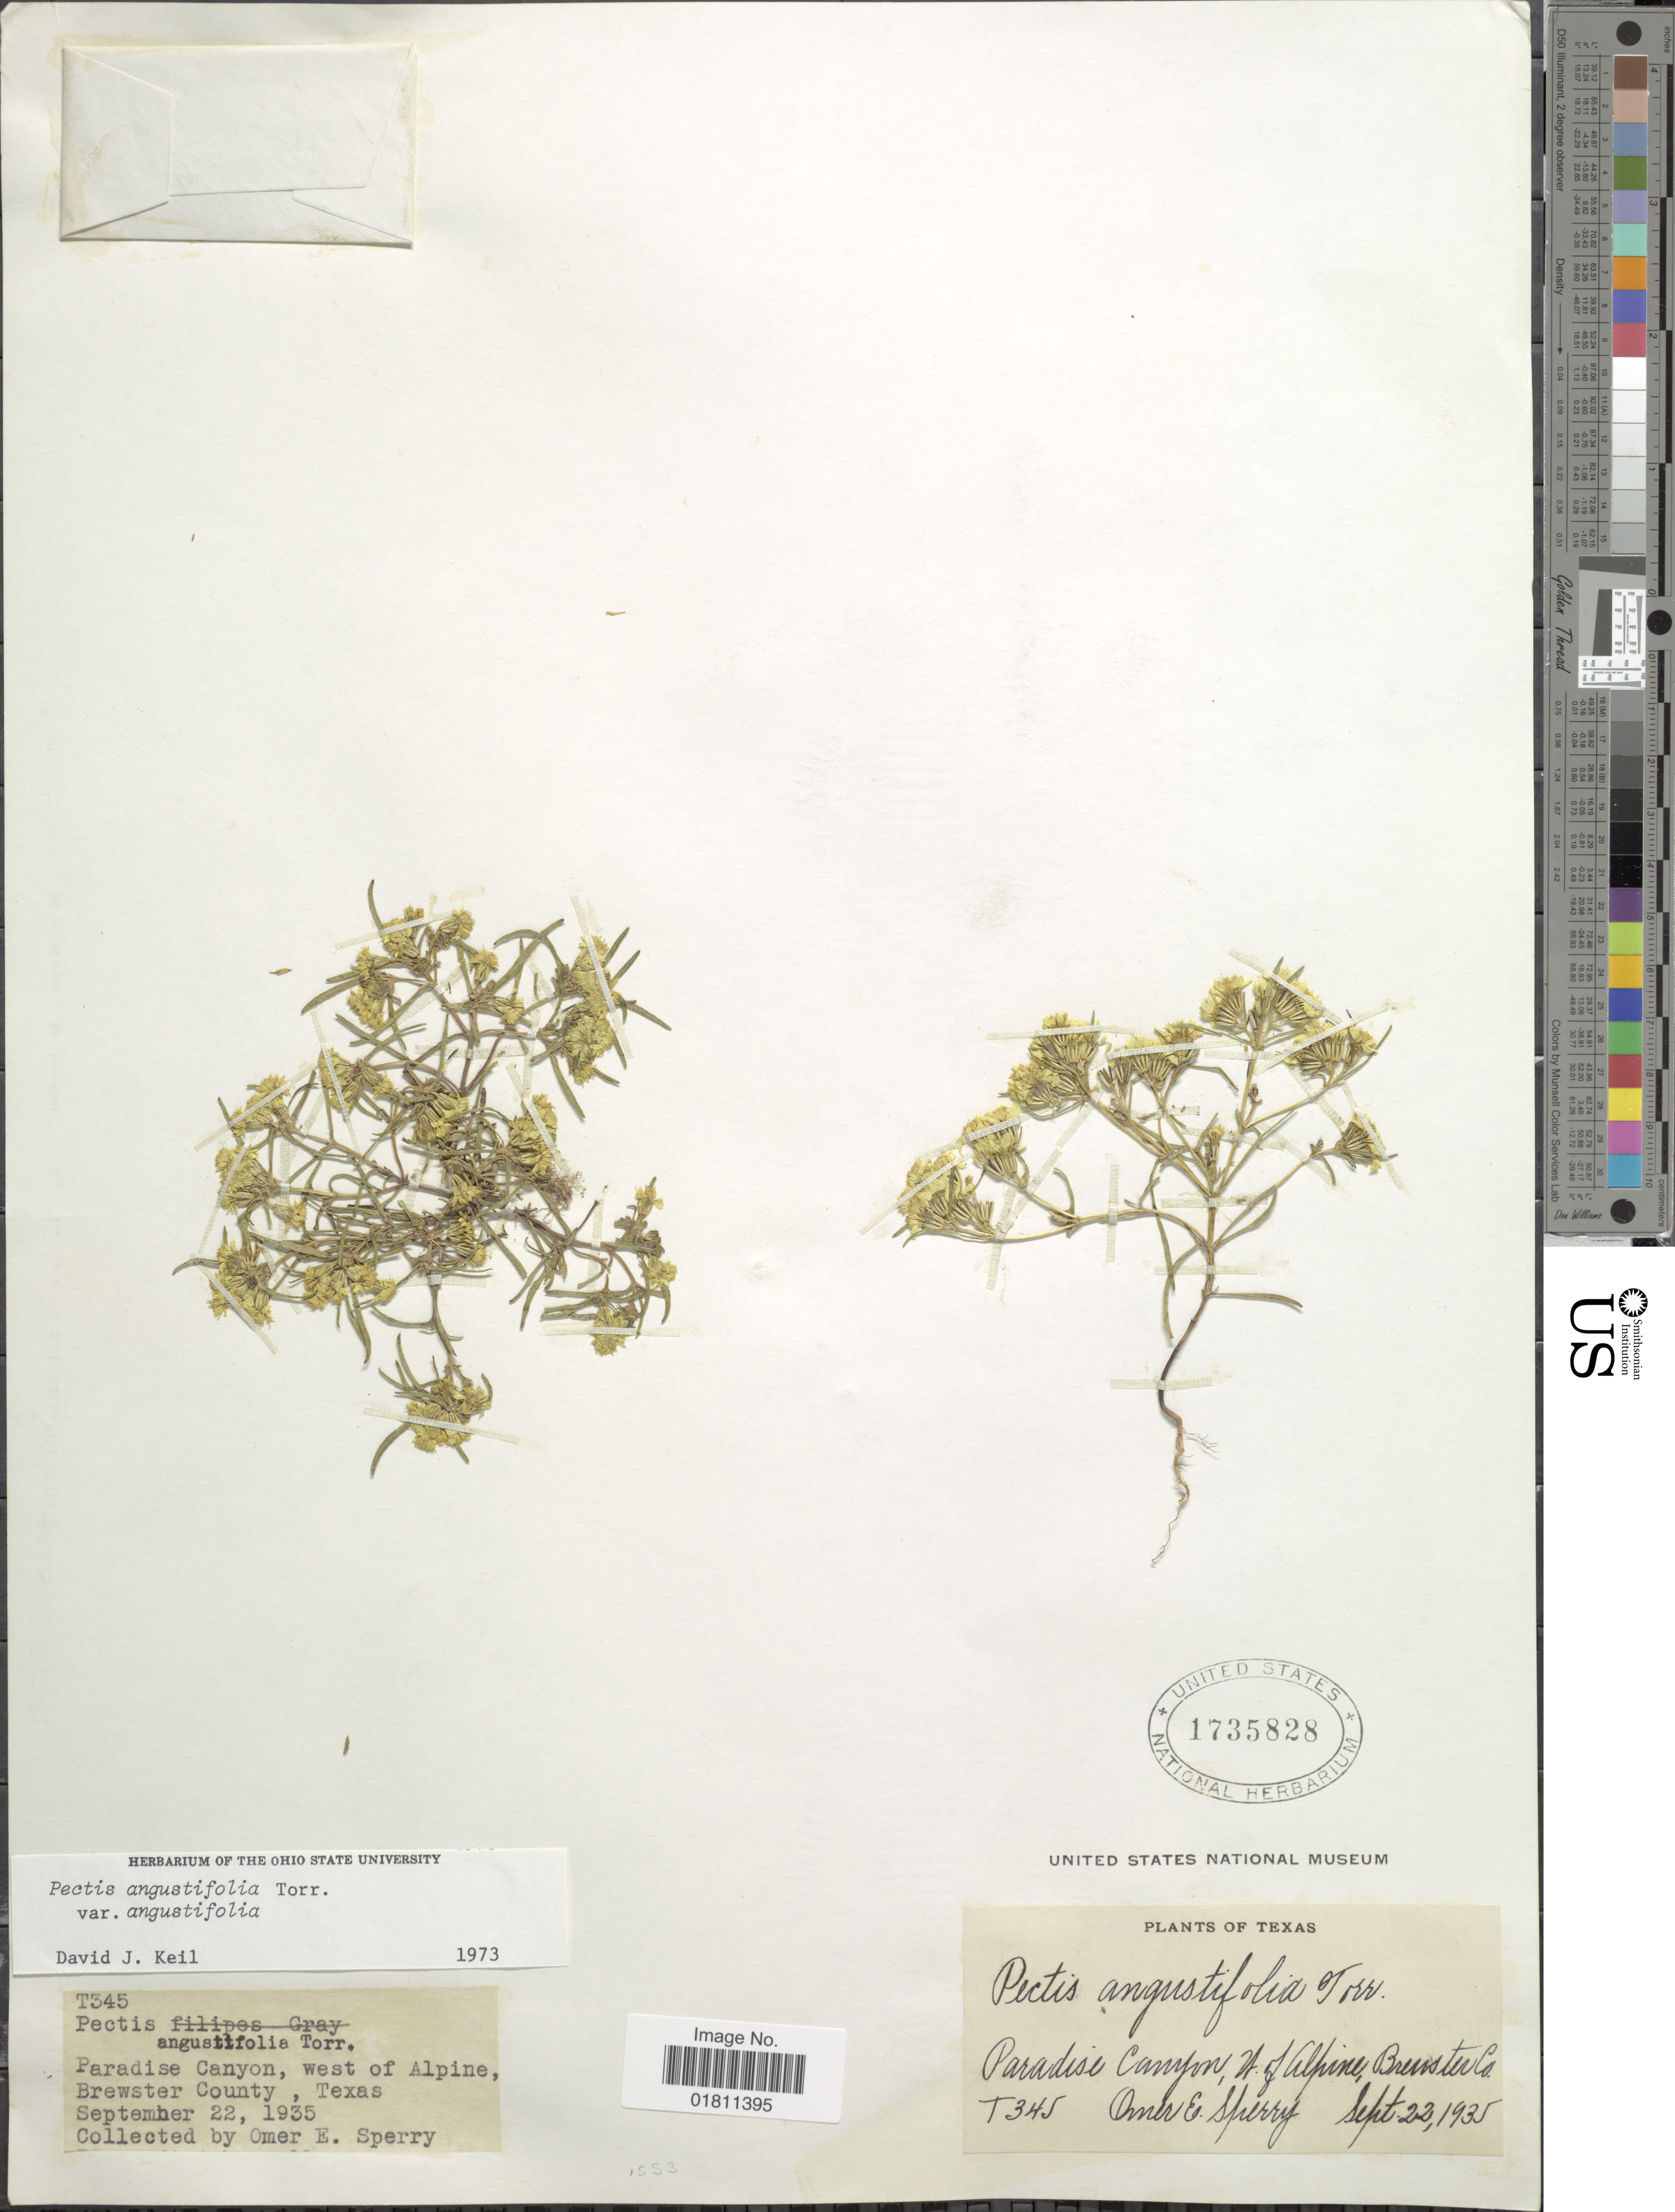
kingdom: Plantae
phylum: Tracheophyta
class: Magnoliopsida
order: Asterales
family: Asteraceae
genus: Pectis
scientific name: Pectis angustifolia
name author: Torr.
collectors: O. E. Sperry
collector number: T345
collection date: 1935-09-22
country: United States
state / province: Texas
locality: Paradise Canyon, west of Alpine, Brewster County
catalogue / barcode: US 1735828